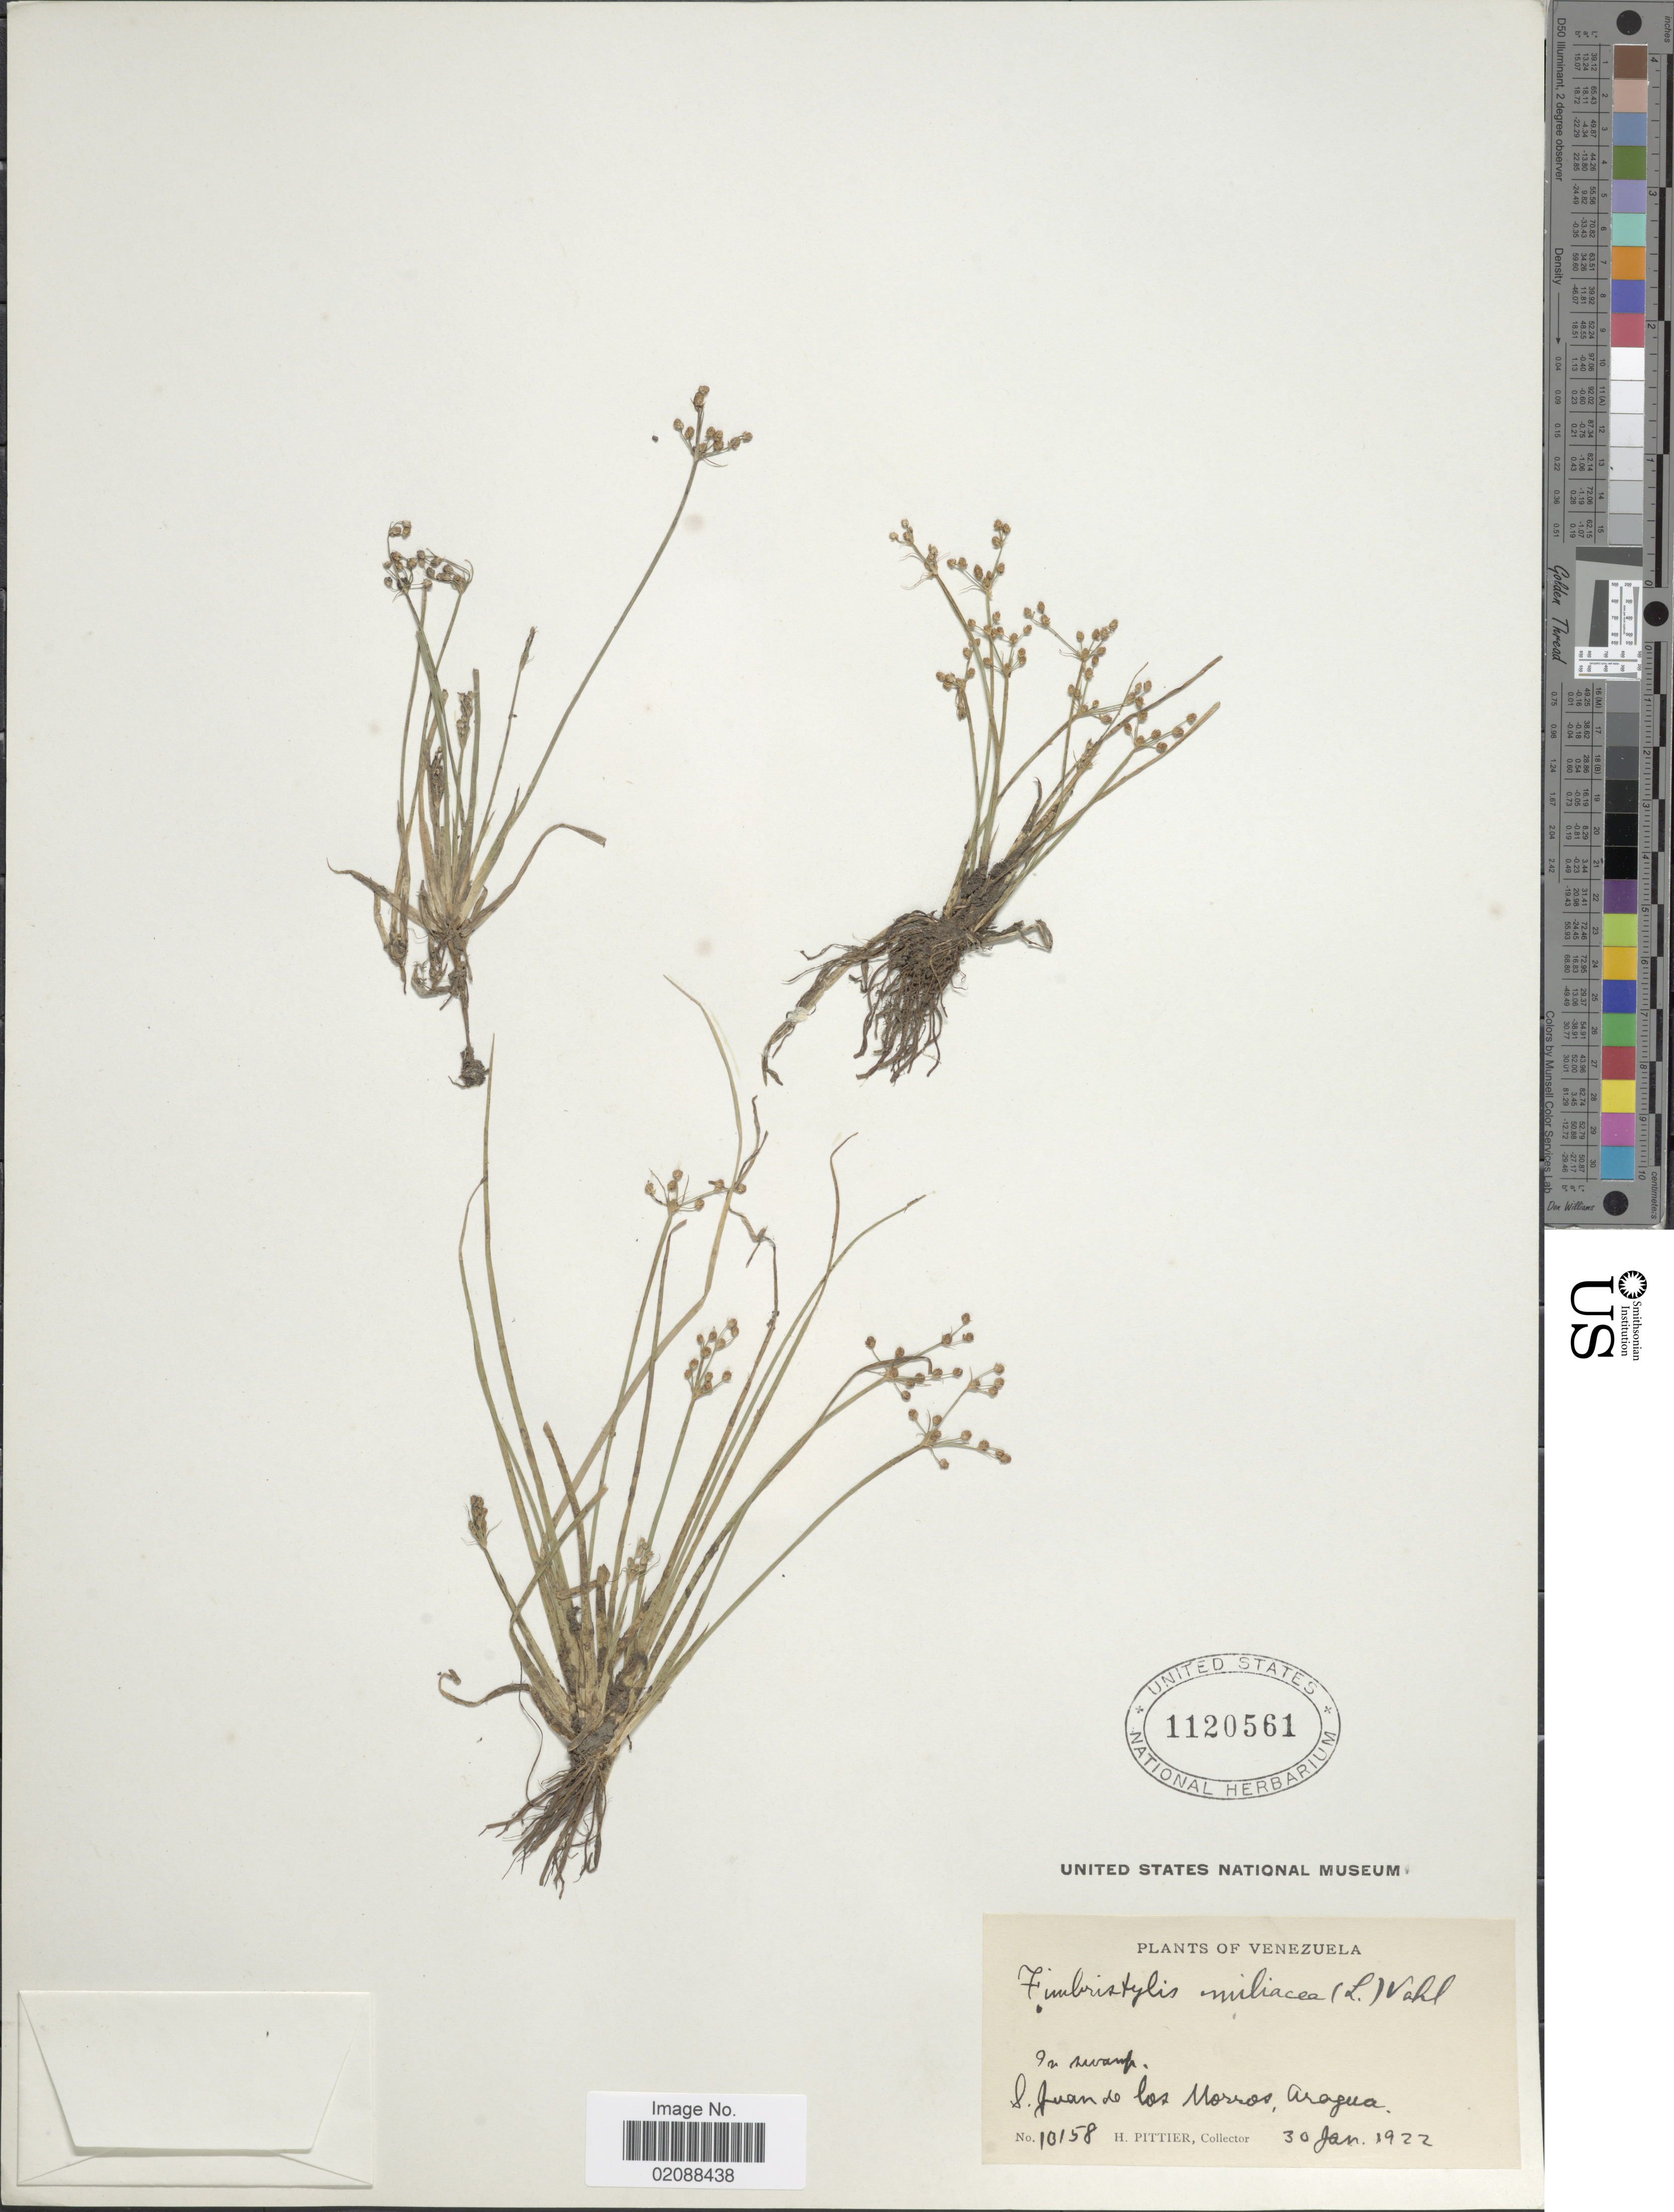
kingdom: Plantae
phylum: Tracheophyta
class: Liliopsida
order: Poales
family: Cyperaceae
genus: Fimbristylis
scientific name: Fimbristylis littoralis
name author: Gaudich.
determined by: Strong, M. T., (US), Smithsonian Institution - National Museum of Natural History (UNITED STATES)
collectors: H. F. Pittier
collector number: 10158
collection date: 1922-01-30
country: Venezuela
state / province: Aragua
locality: In swamp. S. Juan de Los Morros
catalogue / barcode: US 1120561